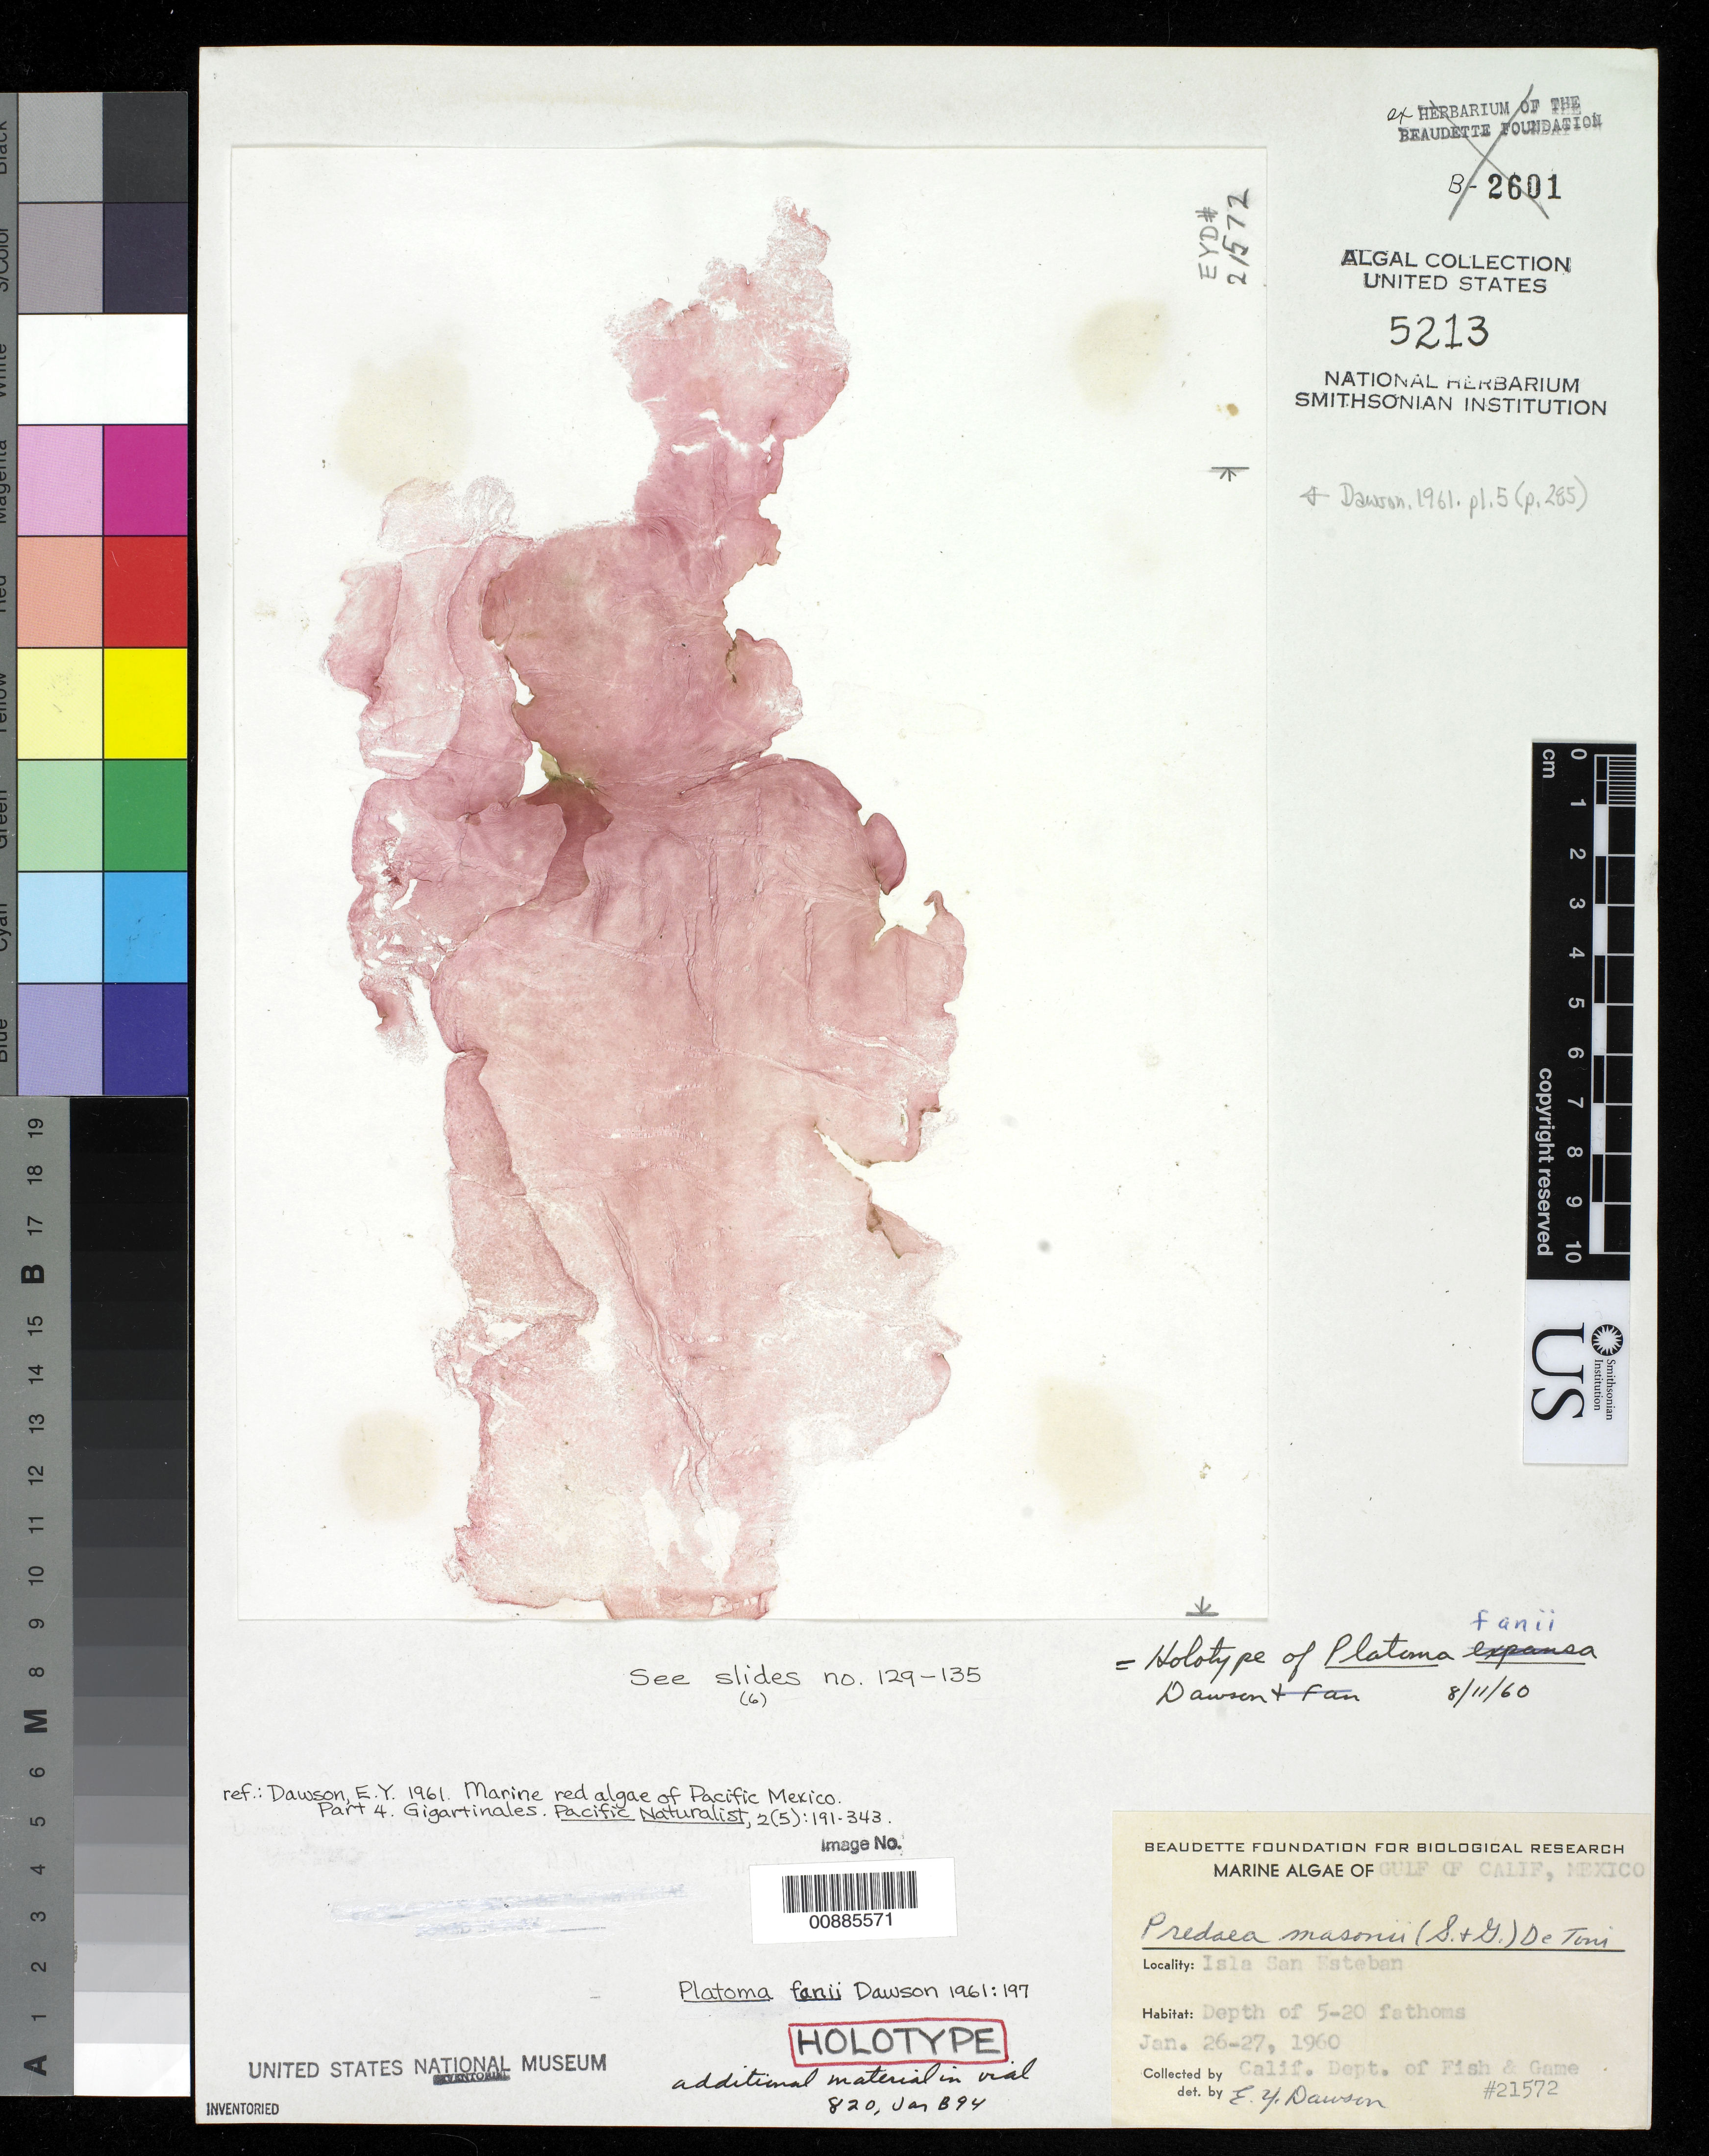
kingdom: Plantae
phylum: Rhodophyta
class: Florideophyceae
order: Nemastomatales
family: Schizymeniaceae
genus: Platoma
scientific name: Platoma fanii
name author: E.Y. Dawson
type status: Holotype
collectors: Calif. Dept. of Fish & Game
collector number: EYD 21572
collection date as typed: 26 Jan 1960 to 27 Jan 1960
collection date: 1960-01-26/1960-01-27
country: Mexico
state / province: Sonora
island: Isla San Esteban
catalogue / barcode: US 5213